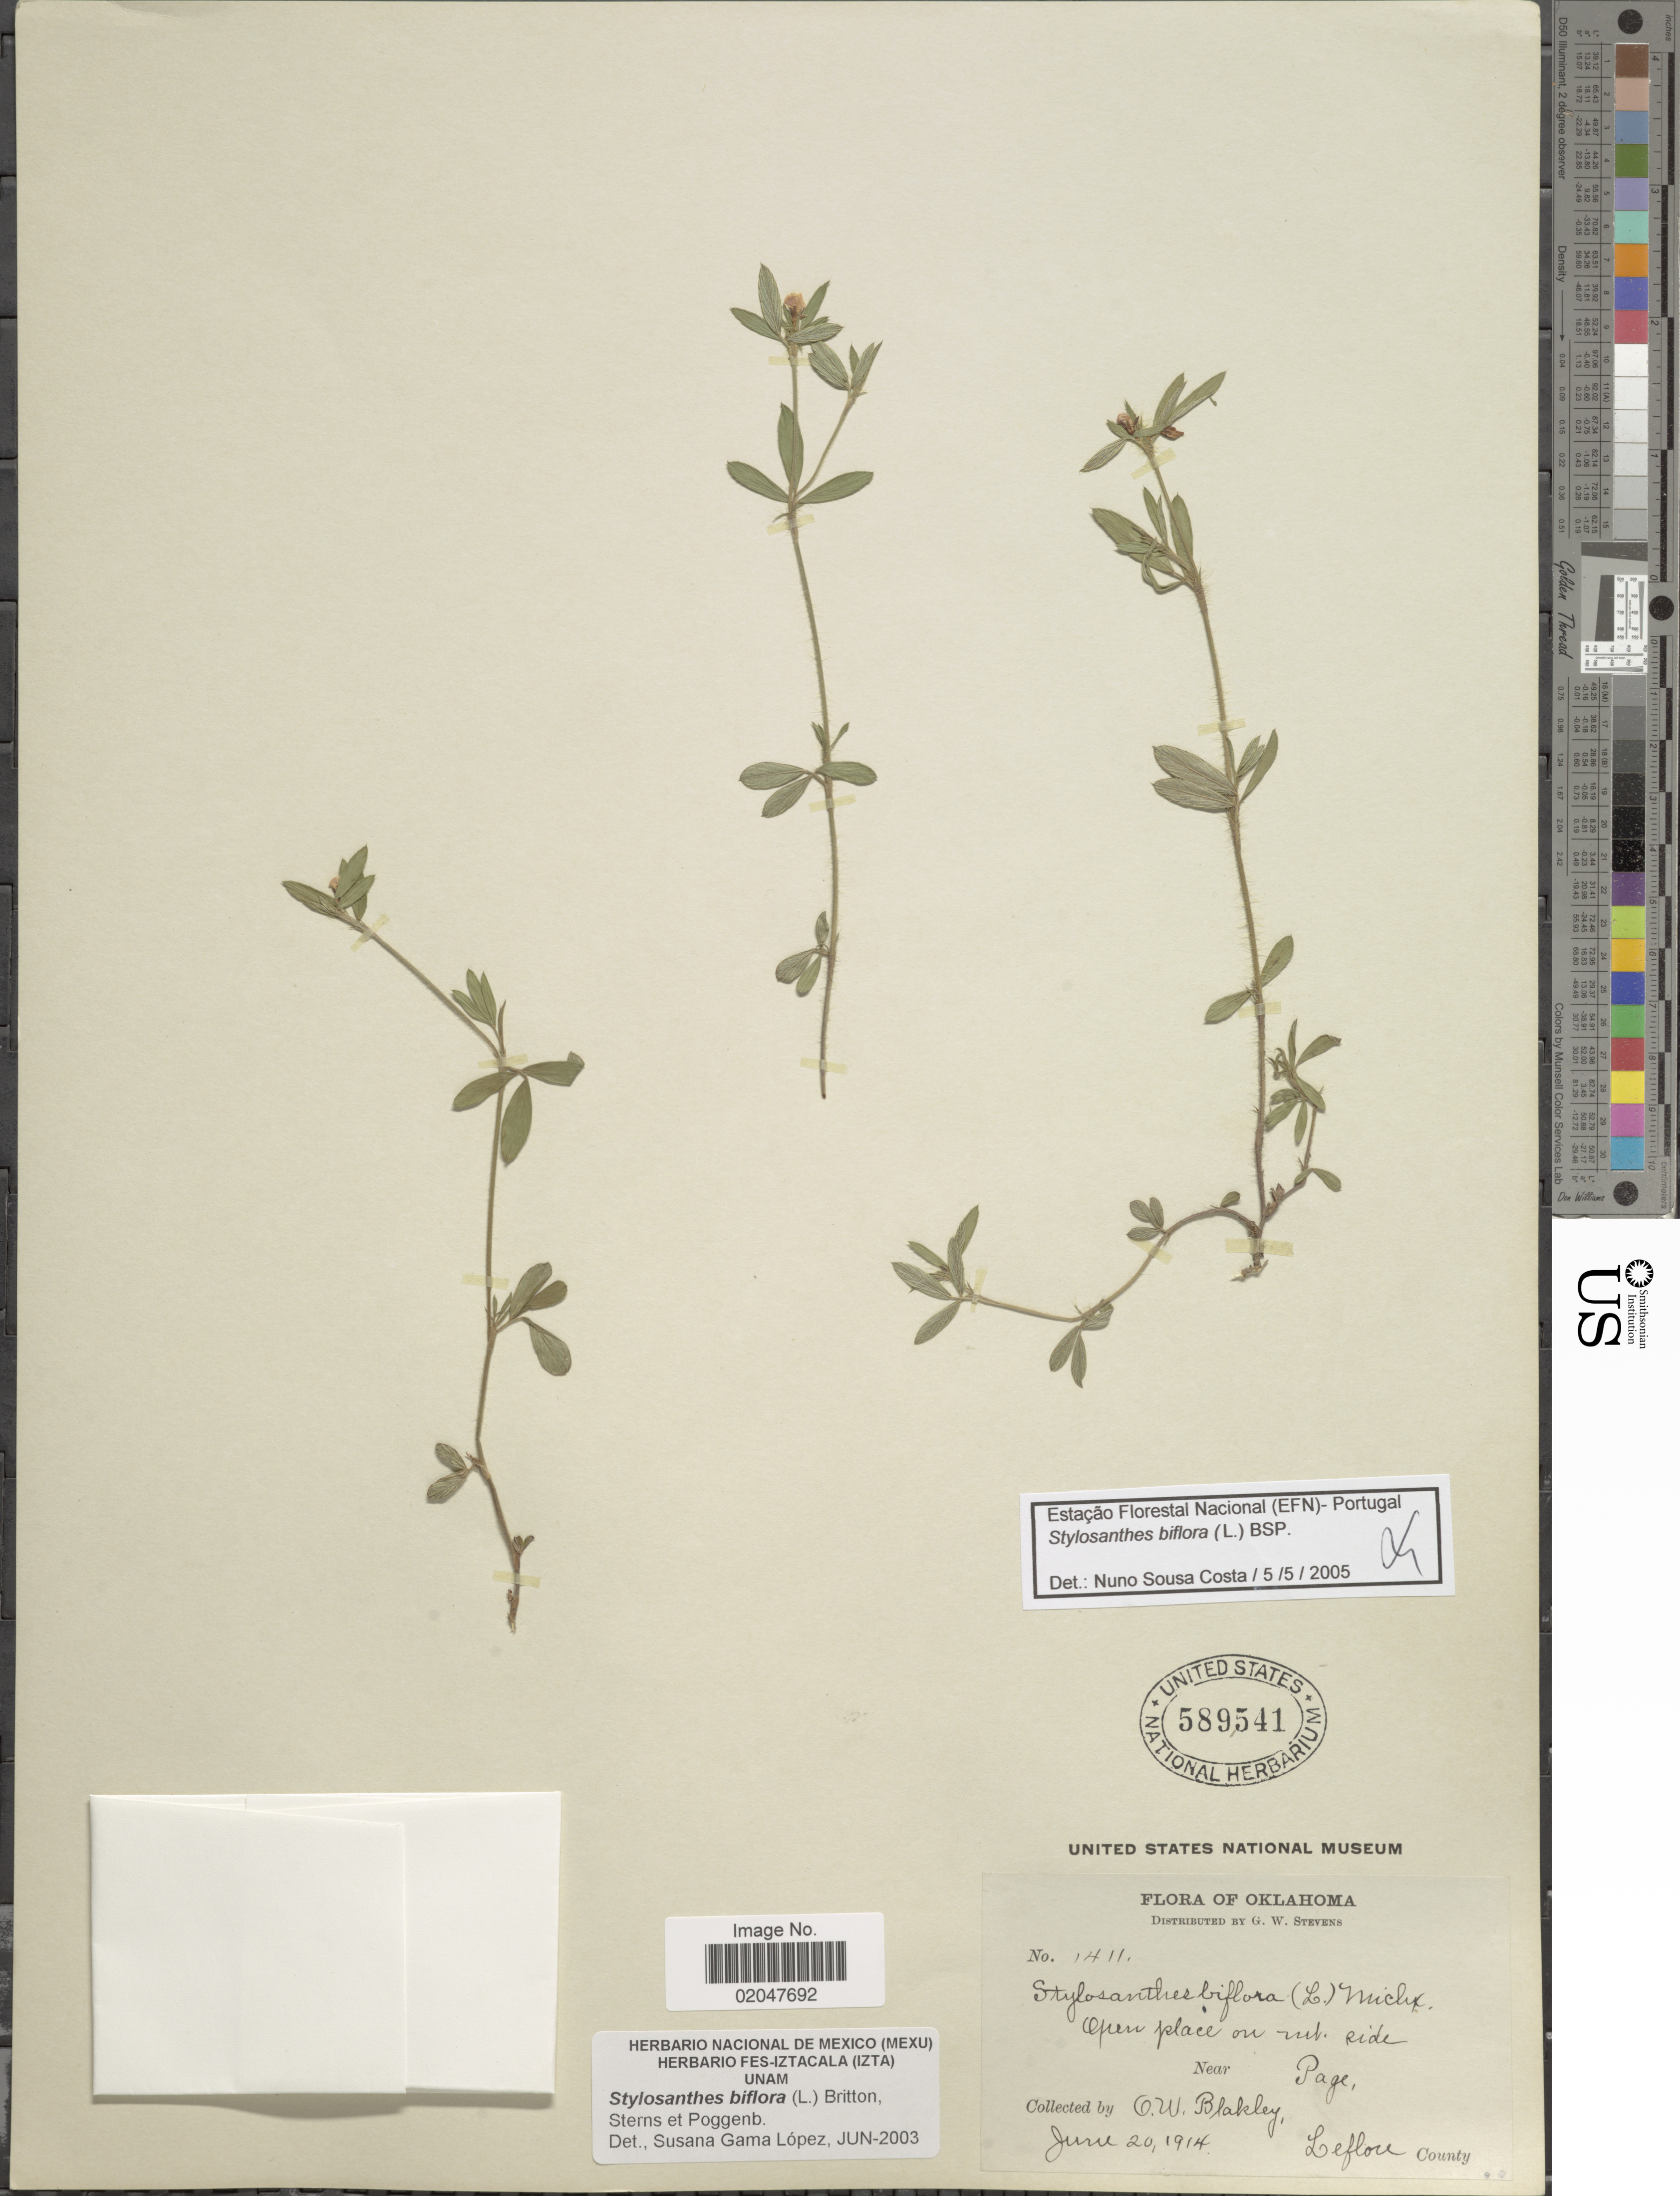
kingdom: Plantae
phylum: Tracheophyta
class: Magnoliopsida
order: Fabales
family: Fabaceae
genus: Stylosanthes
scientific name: Stylosanthes biflora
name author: (L.) Britton et al.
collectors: O. Blakley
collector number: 1411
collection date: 1914-06-20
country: United States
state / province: Oklahoma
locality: Near Page, Leflore County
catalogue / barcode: US 589541